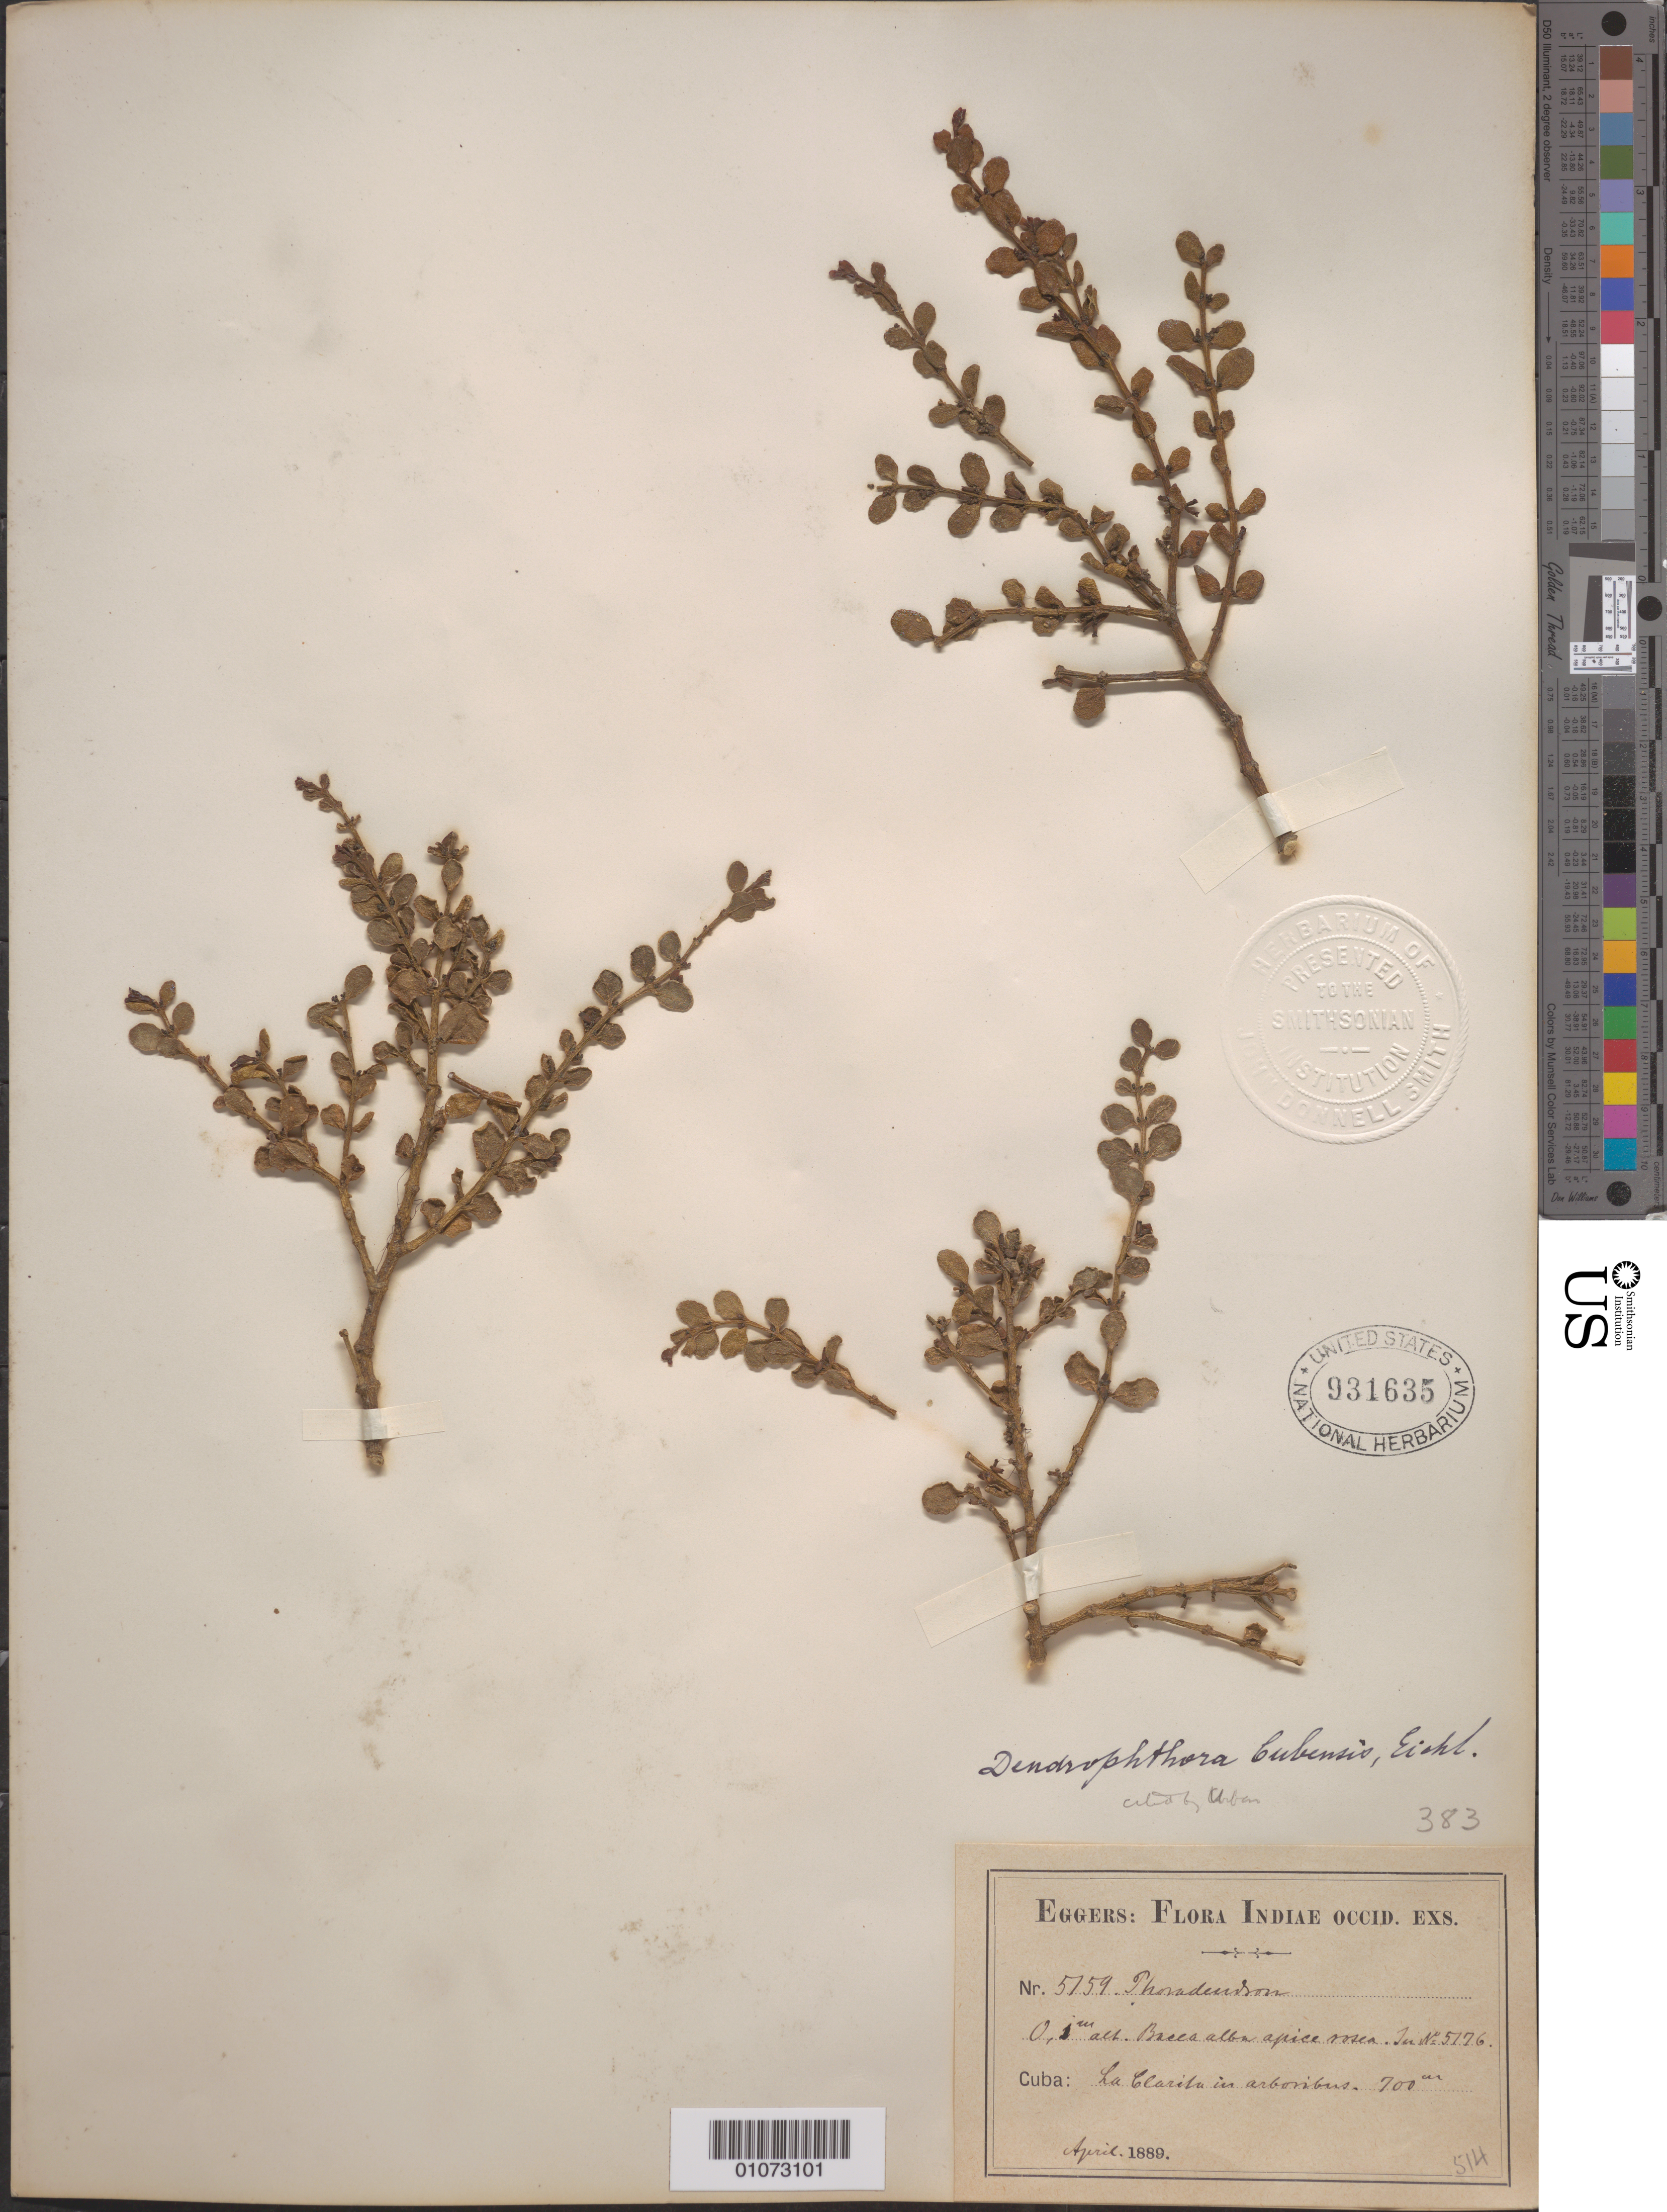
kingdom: Plantae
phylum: Tracheophyta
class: Magnoliopsida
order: Santalales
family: Viscaceae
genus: Dendrophthora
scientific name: Dendrophthora cubensis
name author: Eichler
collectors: H. F. A. von Eggers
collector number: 5159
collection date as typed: Apr 1889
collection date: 1889-04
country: Cuba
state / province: La Habana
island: Cuba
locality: La Clarita in arboribus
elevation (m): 700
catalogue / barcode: US 931635